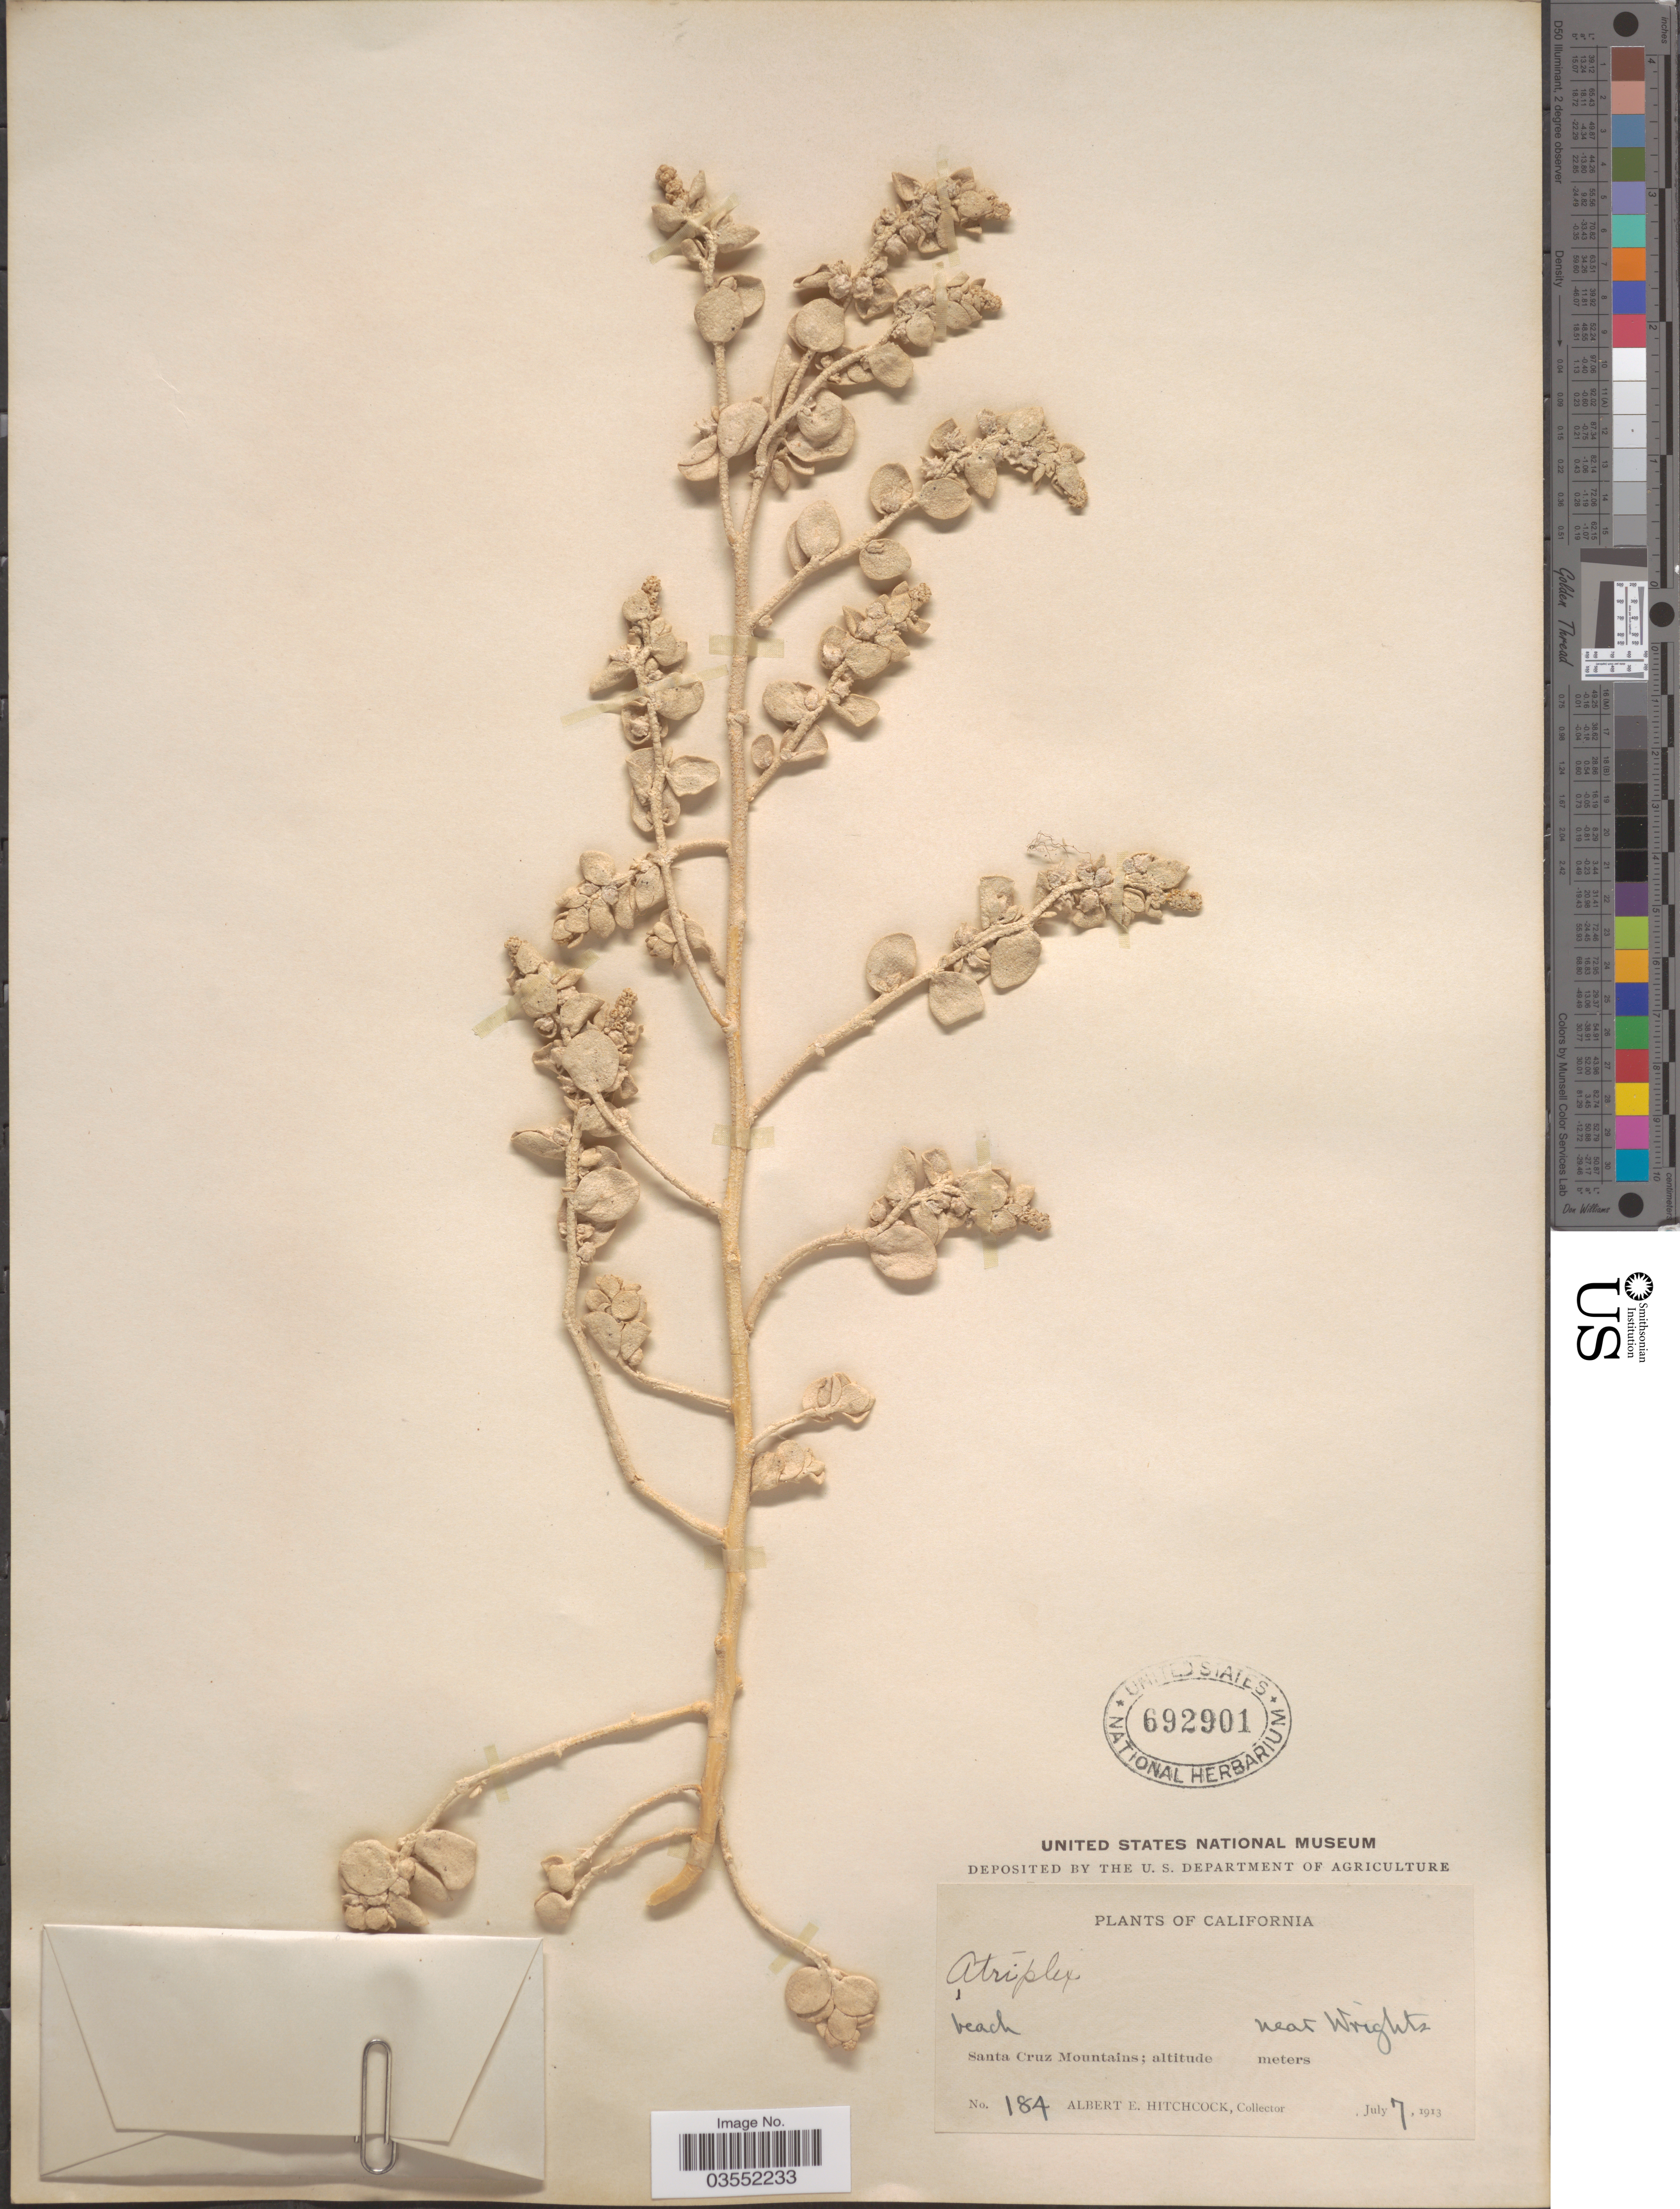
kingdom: Plantae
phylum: Tracheophyta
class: Magnoliopsida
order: Caryophyllales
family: Amaranthaceae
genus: Atriplex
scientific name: Atriplex leucophylla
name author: (Moq.) D. Dietr.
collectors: A. Hitchcock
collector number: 184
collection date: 1913-07-07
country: United States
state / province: California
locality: Beach near Wrights. Santa Cruz Mountains.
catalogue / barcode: US 692901